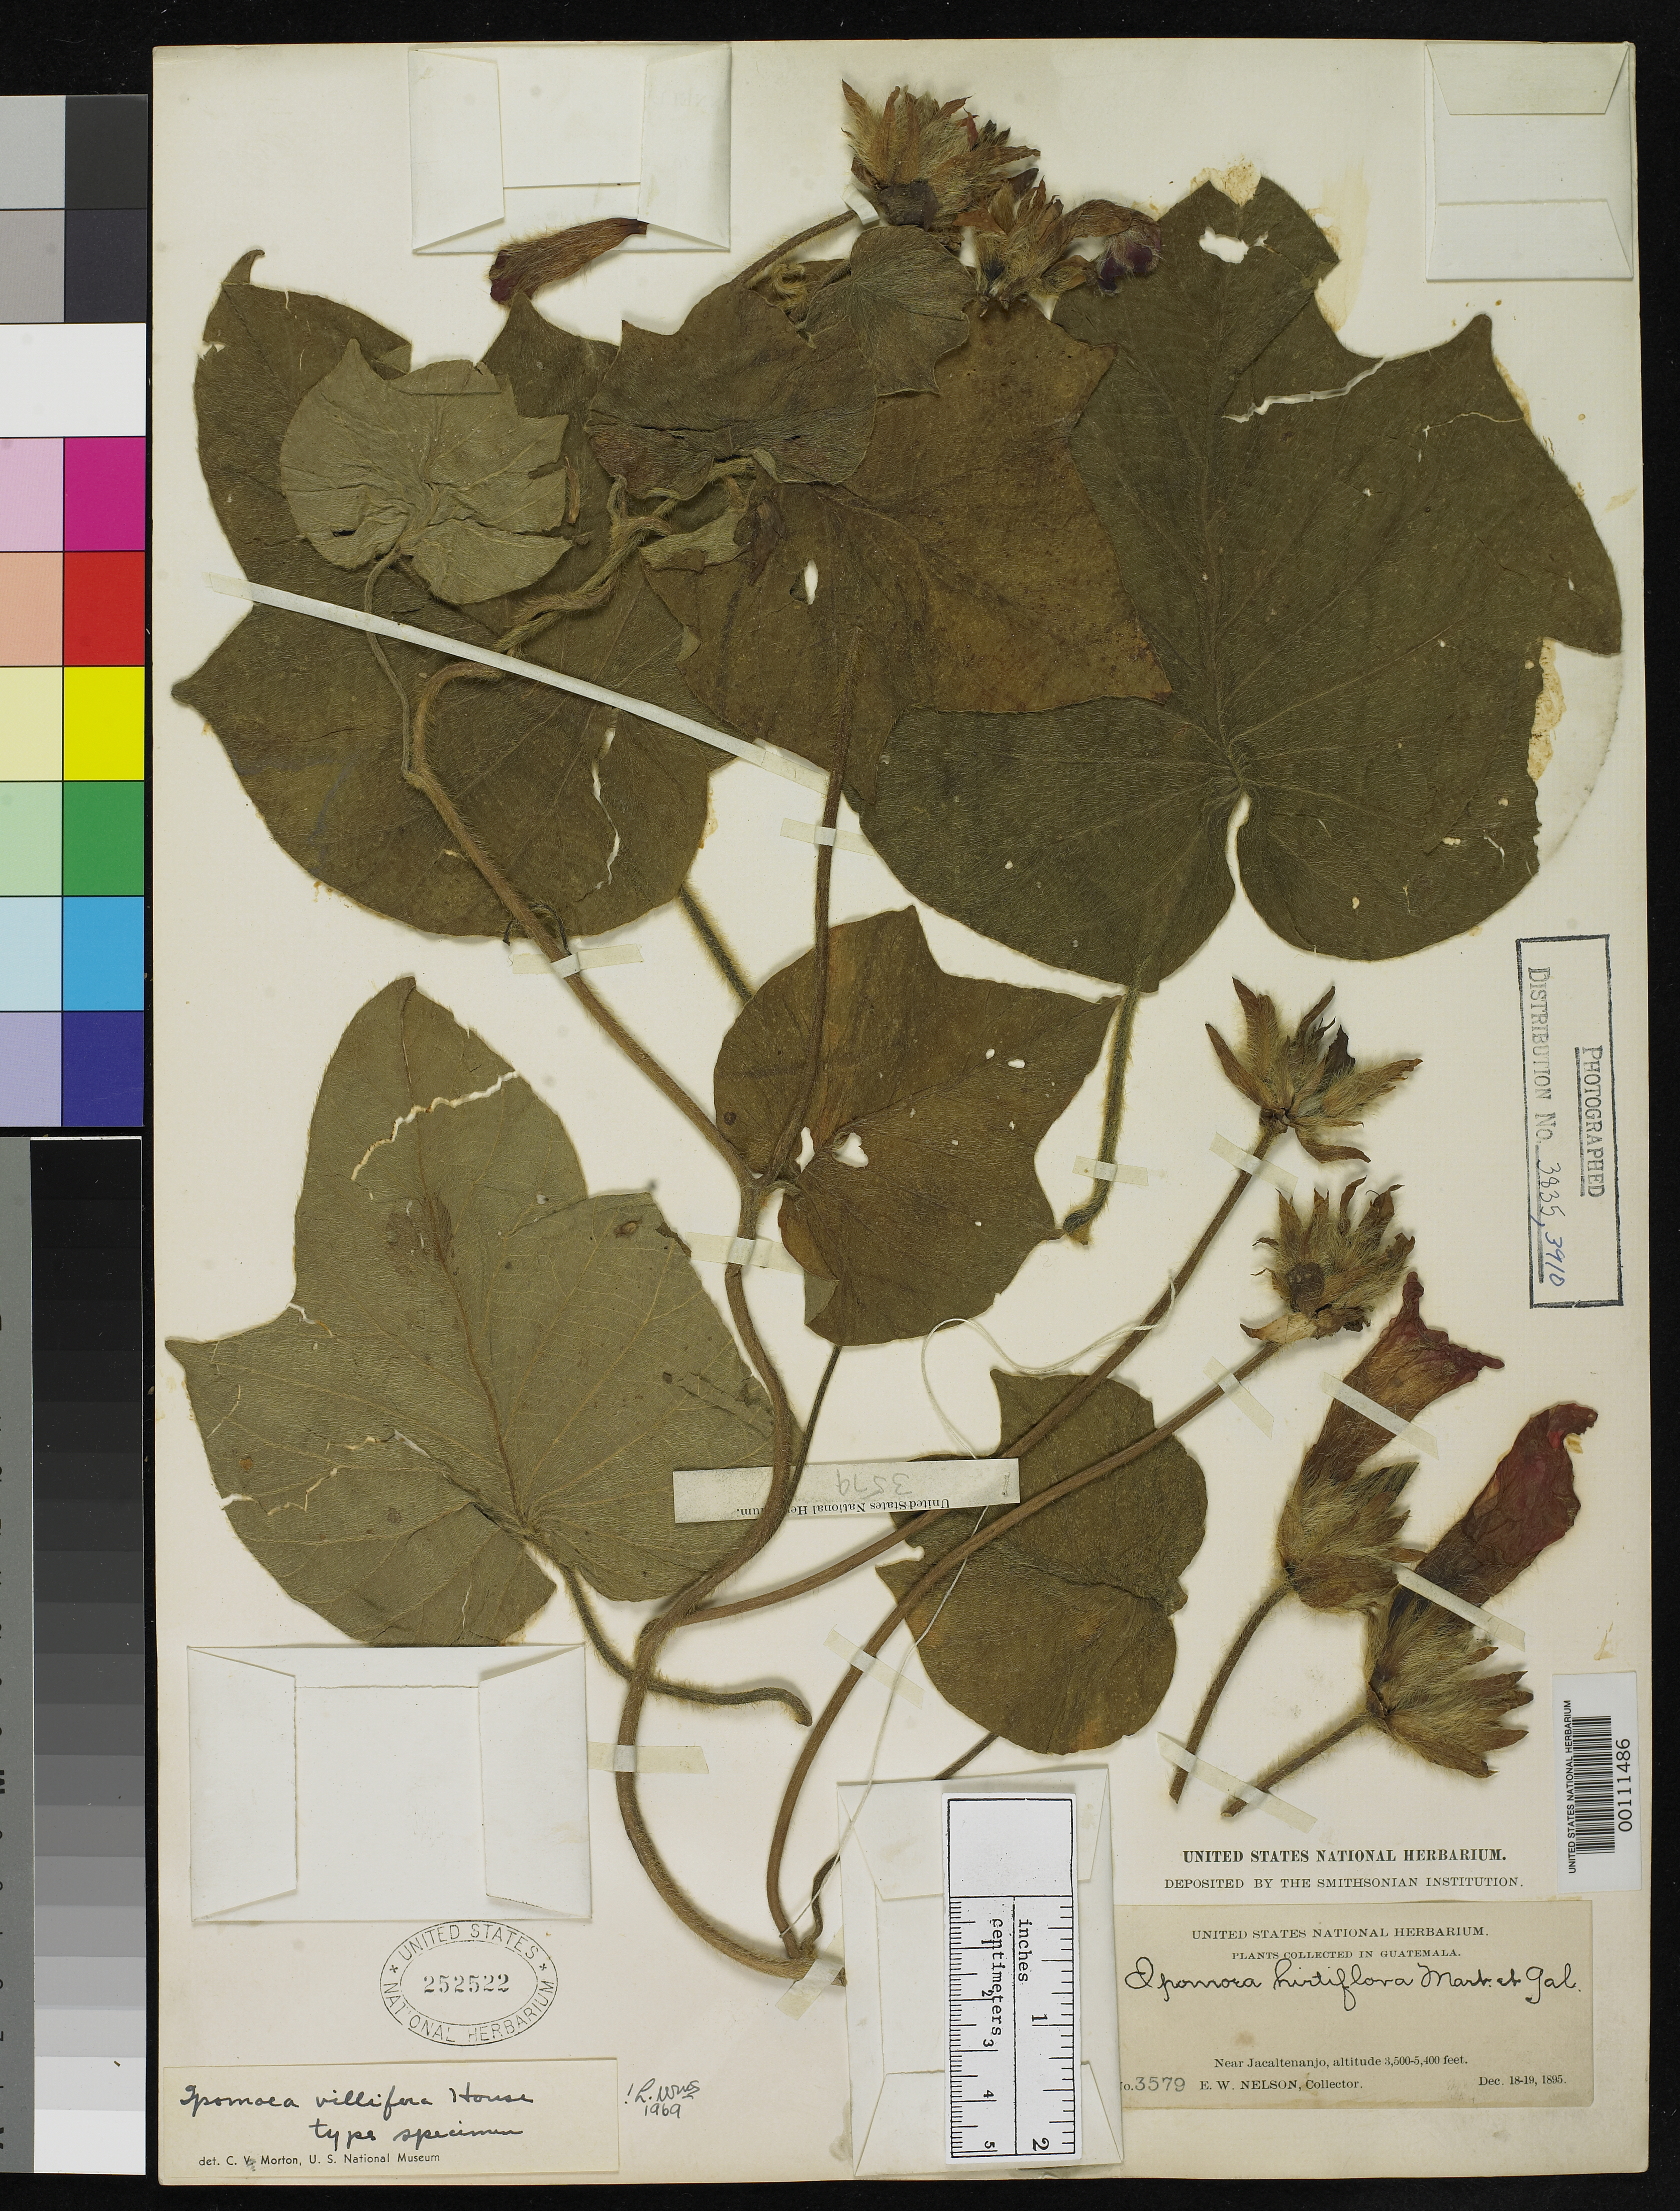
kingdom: Plantae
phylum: Tracheophyta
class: Magnoliopsida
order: Solanales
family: Convolvulaceae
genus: Ipomoea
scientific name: Ipomoea villifera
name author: House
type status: Isotype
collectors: E. W. Nelson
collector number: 3579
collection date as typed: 18 Dec 1895 to 19 Dec 1895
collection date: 1895-12-18/1895-12-19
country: Guatemala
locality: Near Jacaltenango.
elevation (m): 1067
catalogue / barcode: US 252522